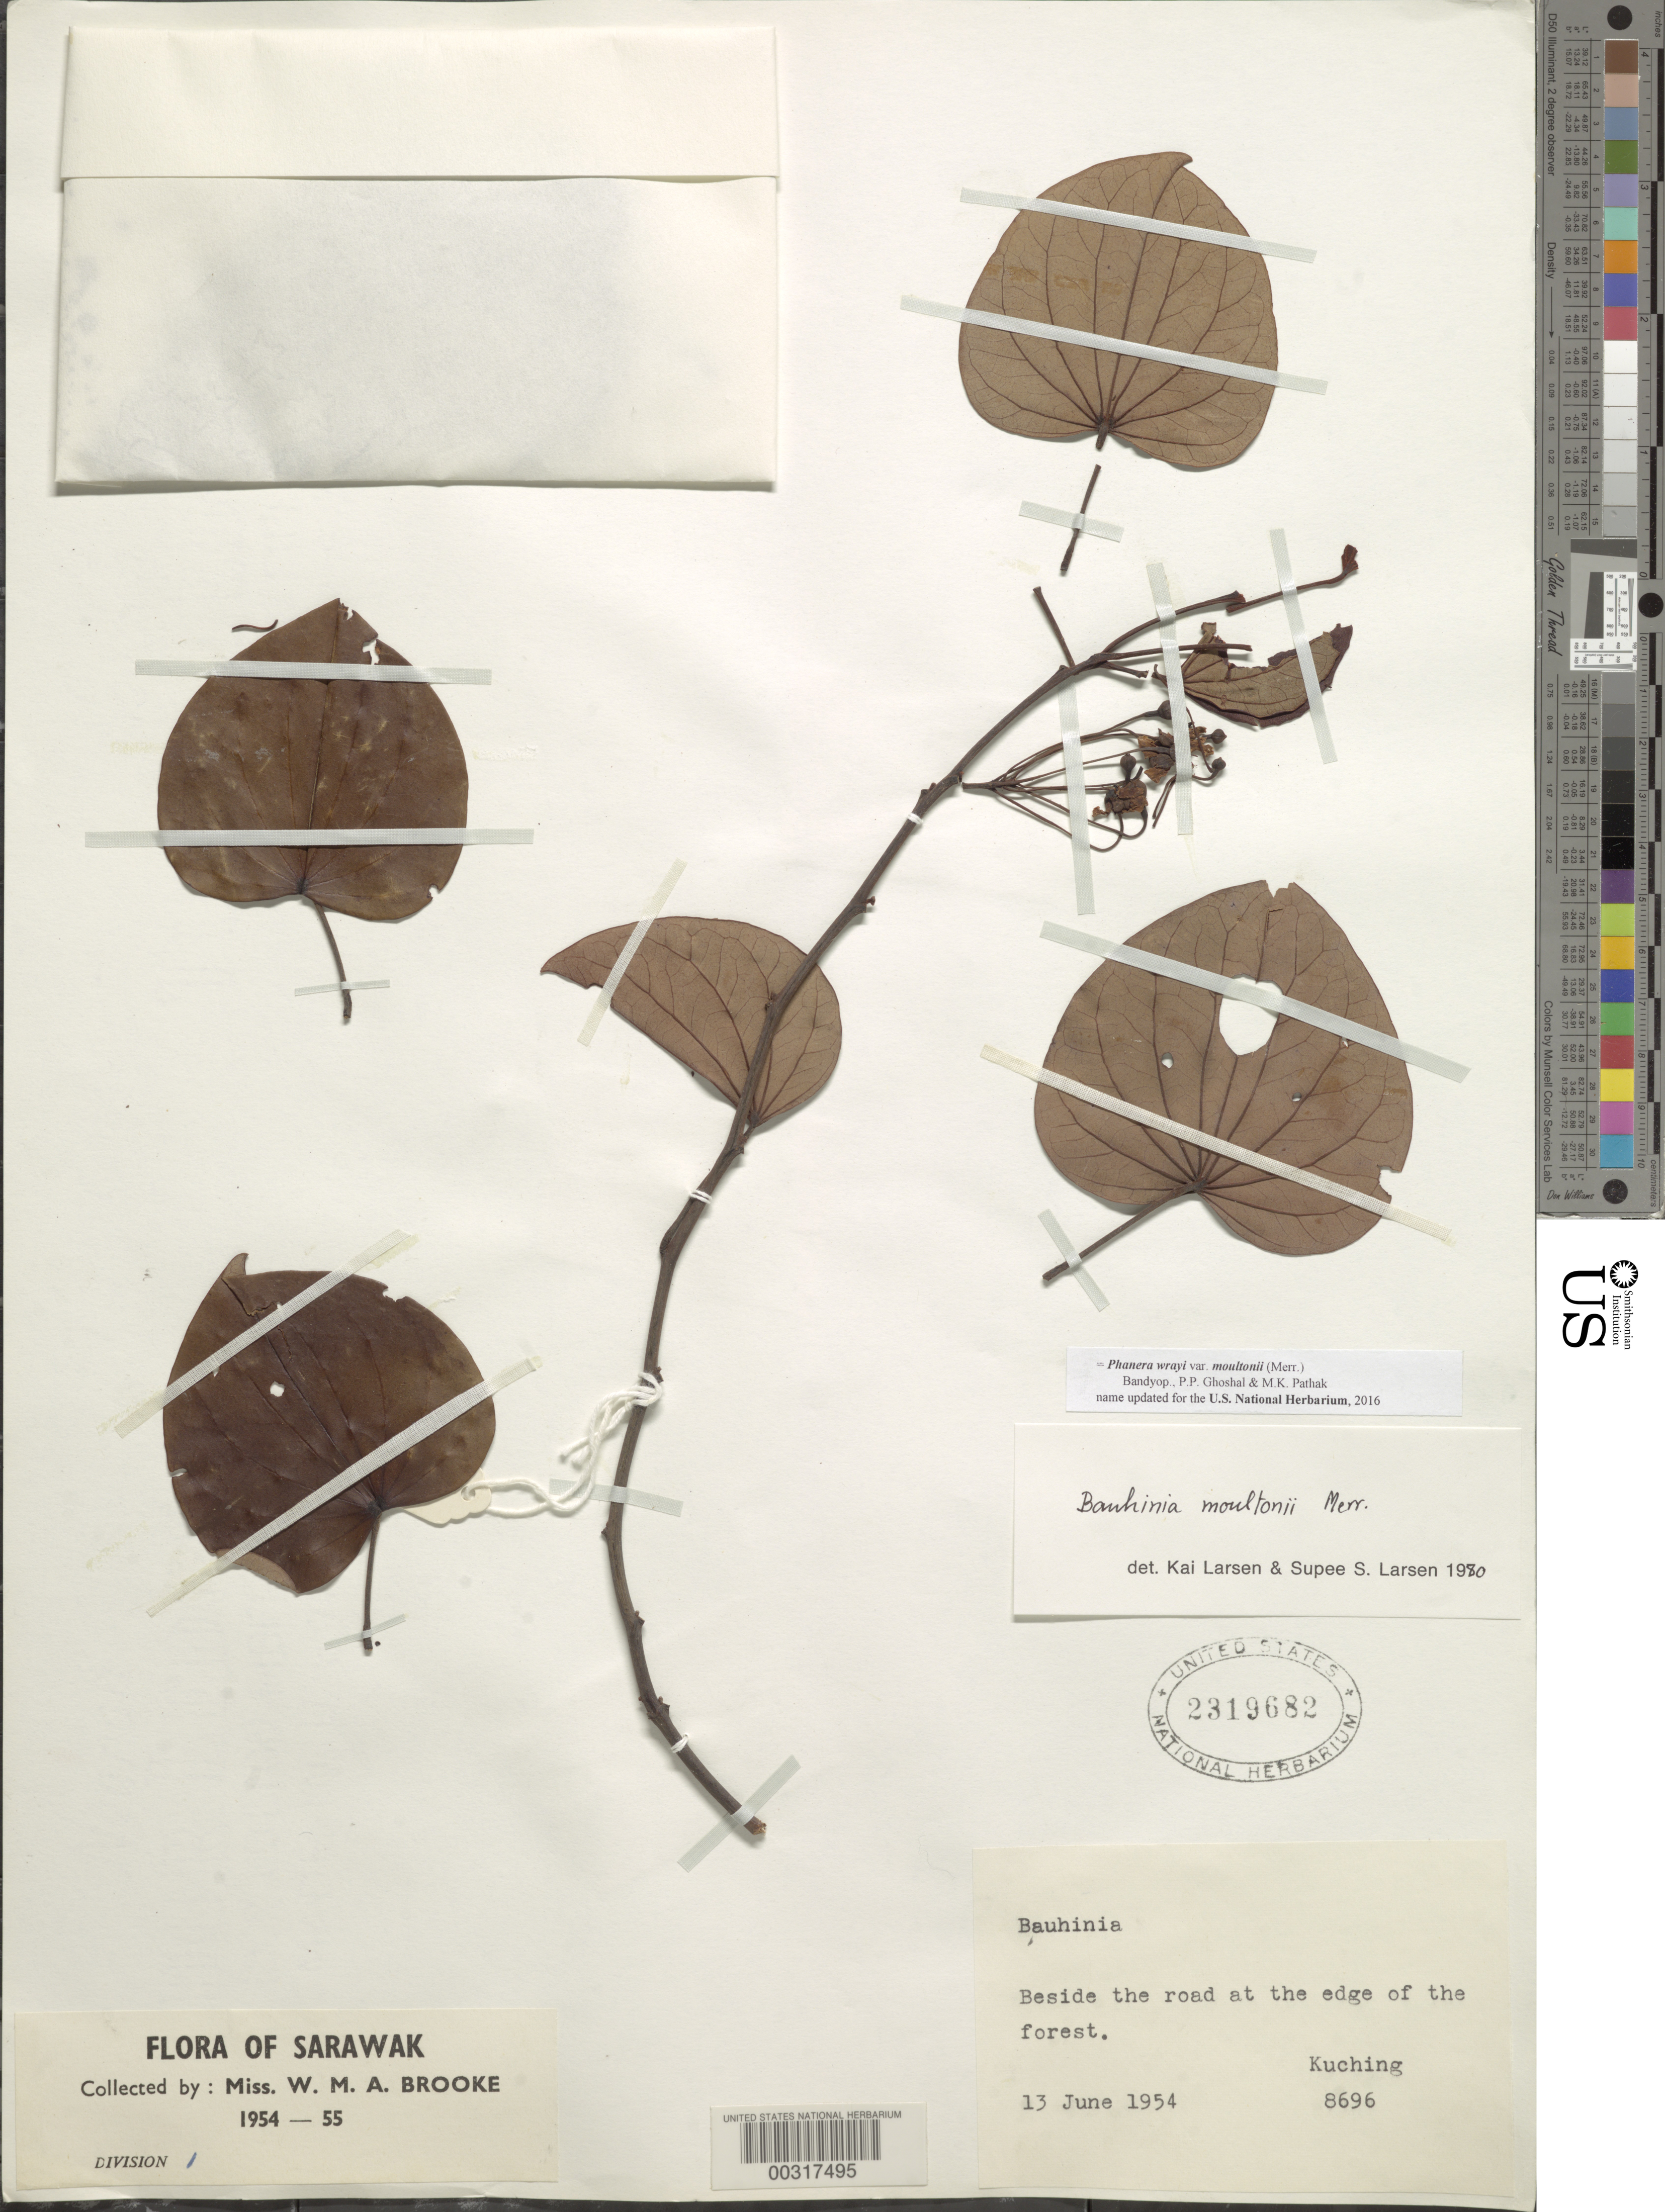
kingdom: Plantae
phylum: Tracheophyta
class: Magnoliopsida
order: Fabales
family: Fabaceae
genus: Phanera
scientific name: Phanera wrayi var. moultonii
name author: (Merr.) Bandyop. et al.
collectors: W. Brooke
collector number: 8696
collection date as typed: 13 Jun 1954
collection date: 1954-06-13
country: Malaysia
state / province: Sarawak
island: Borneo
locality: Kuching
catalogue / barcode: US 2319682